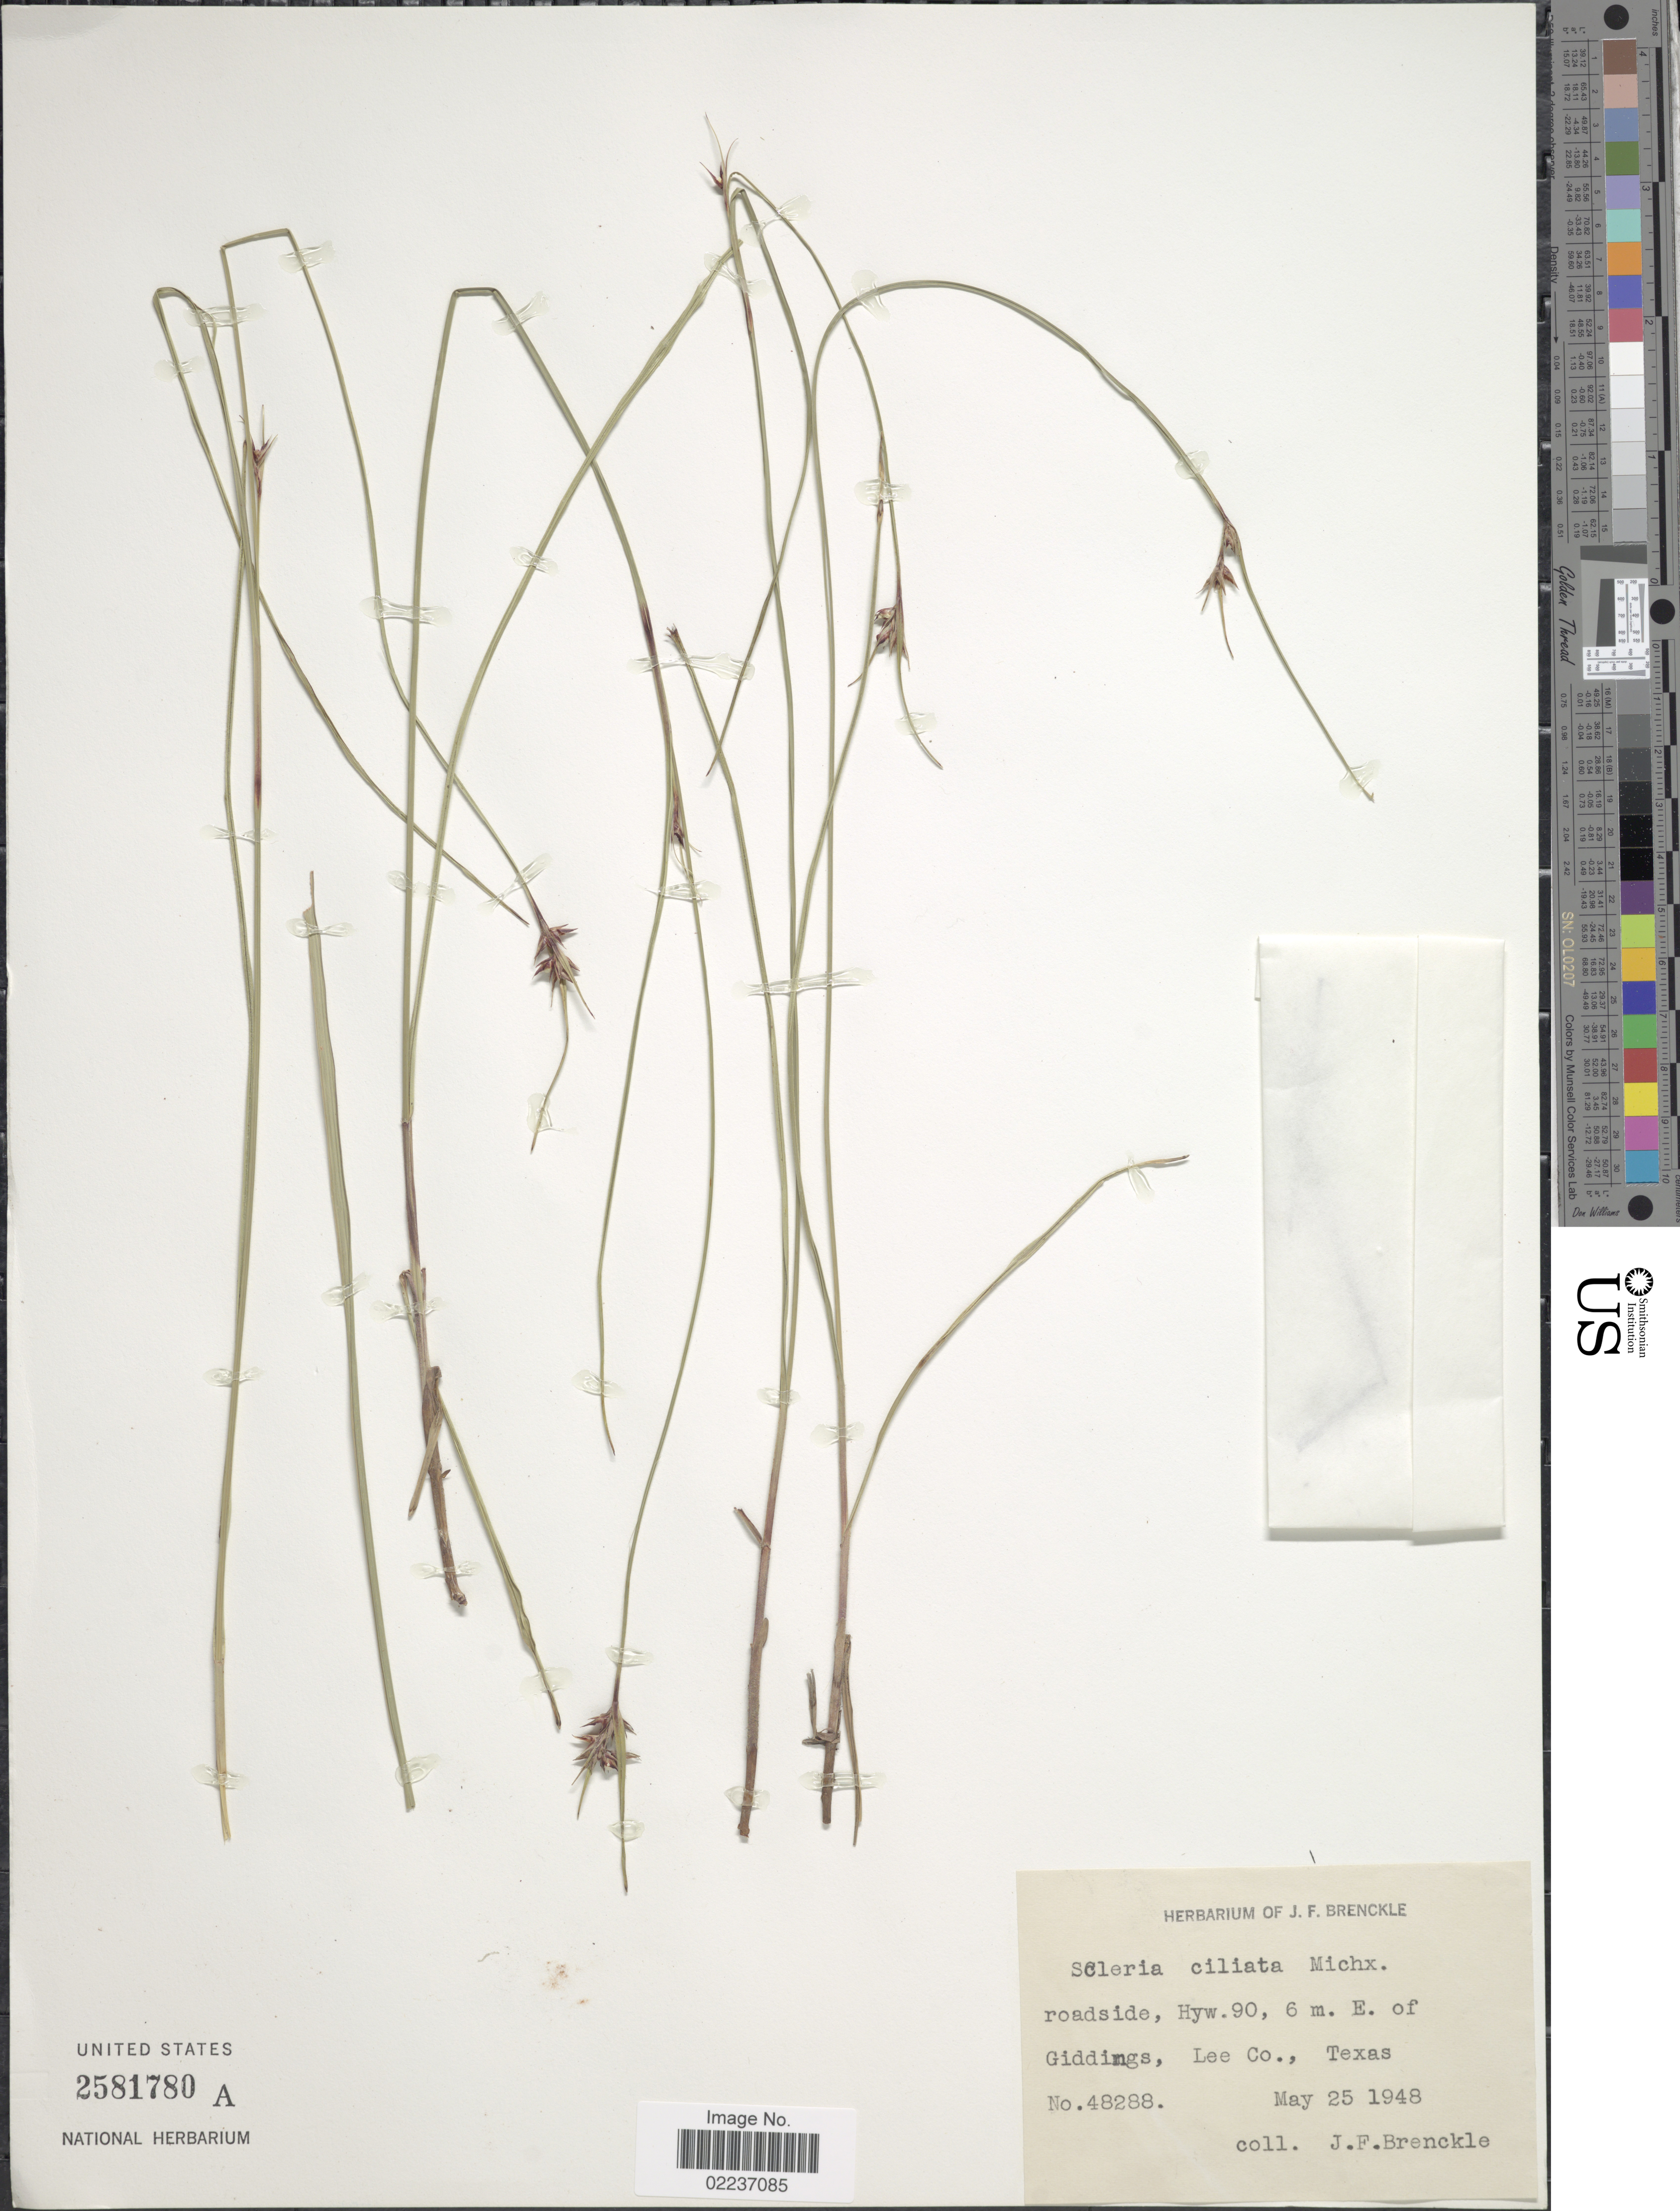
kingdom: Plantae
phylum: Tracheophyta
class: Liliopsida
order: Poales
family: Cyperaceae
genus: Scleria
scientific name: Scleria ciliata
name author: Michx.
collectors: J. Brenckle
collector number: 48288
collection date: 1948-05-25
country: United States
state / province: Texas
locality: Roadside, Hyw. 90, 6 m. E. of Giddings, Lee Co.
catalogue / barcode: US 2581780A